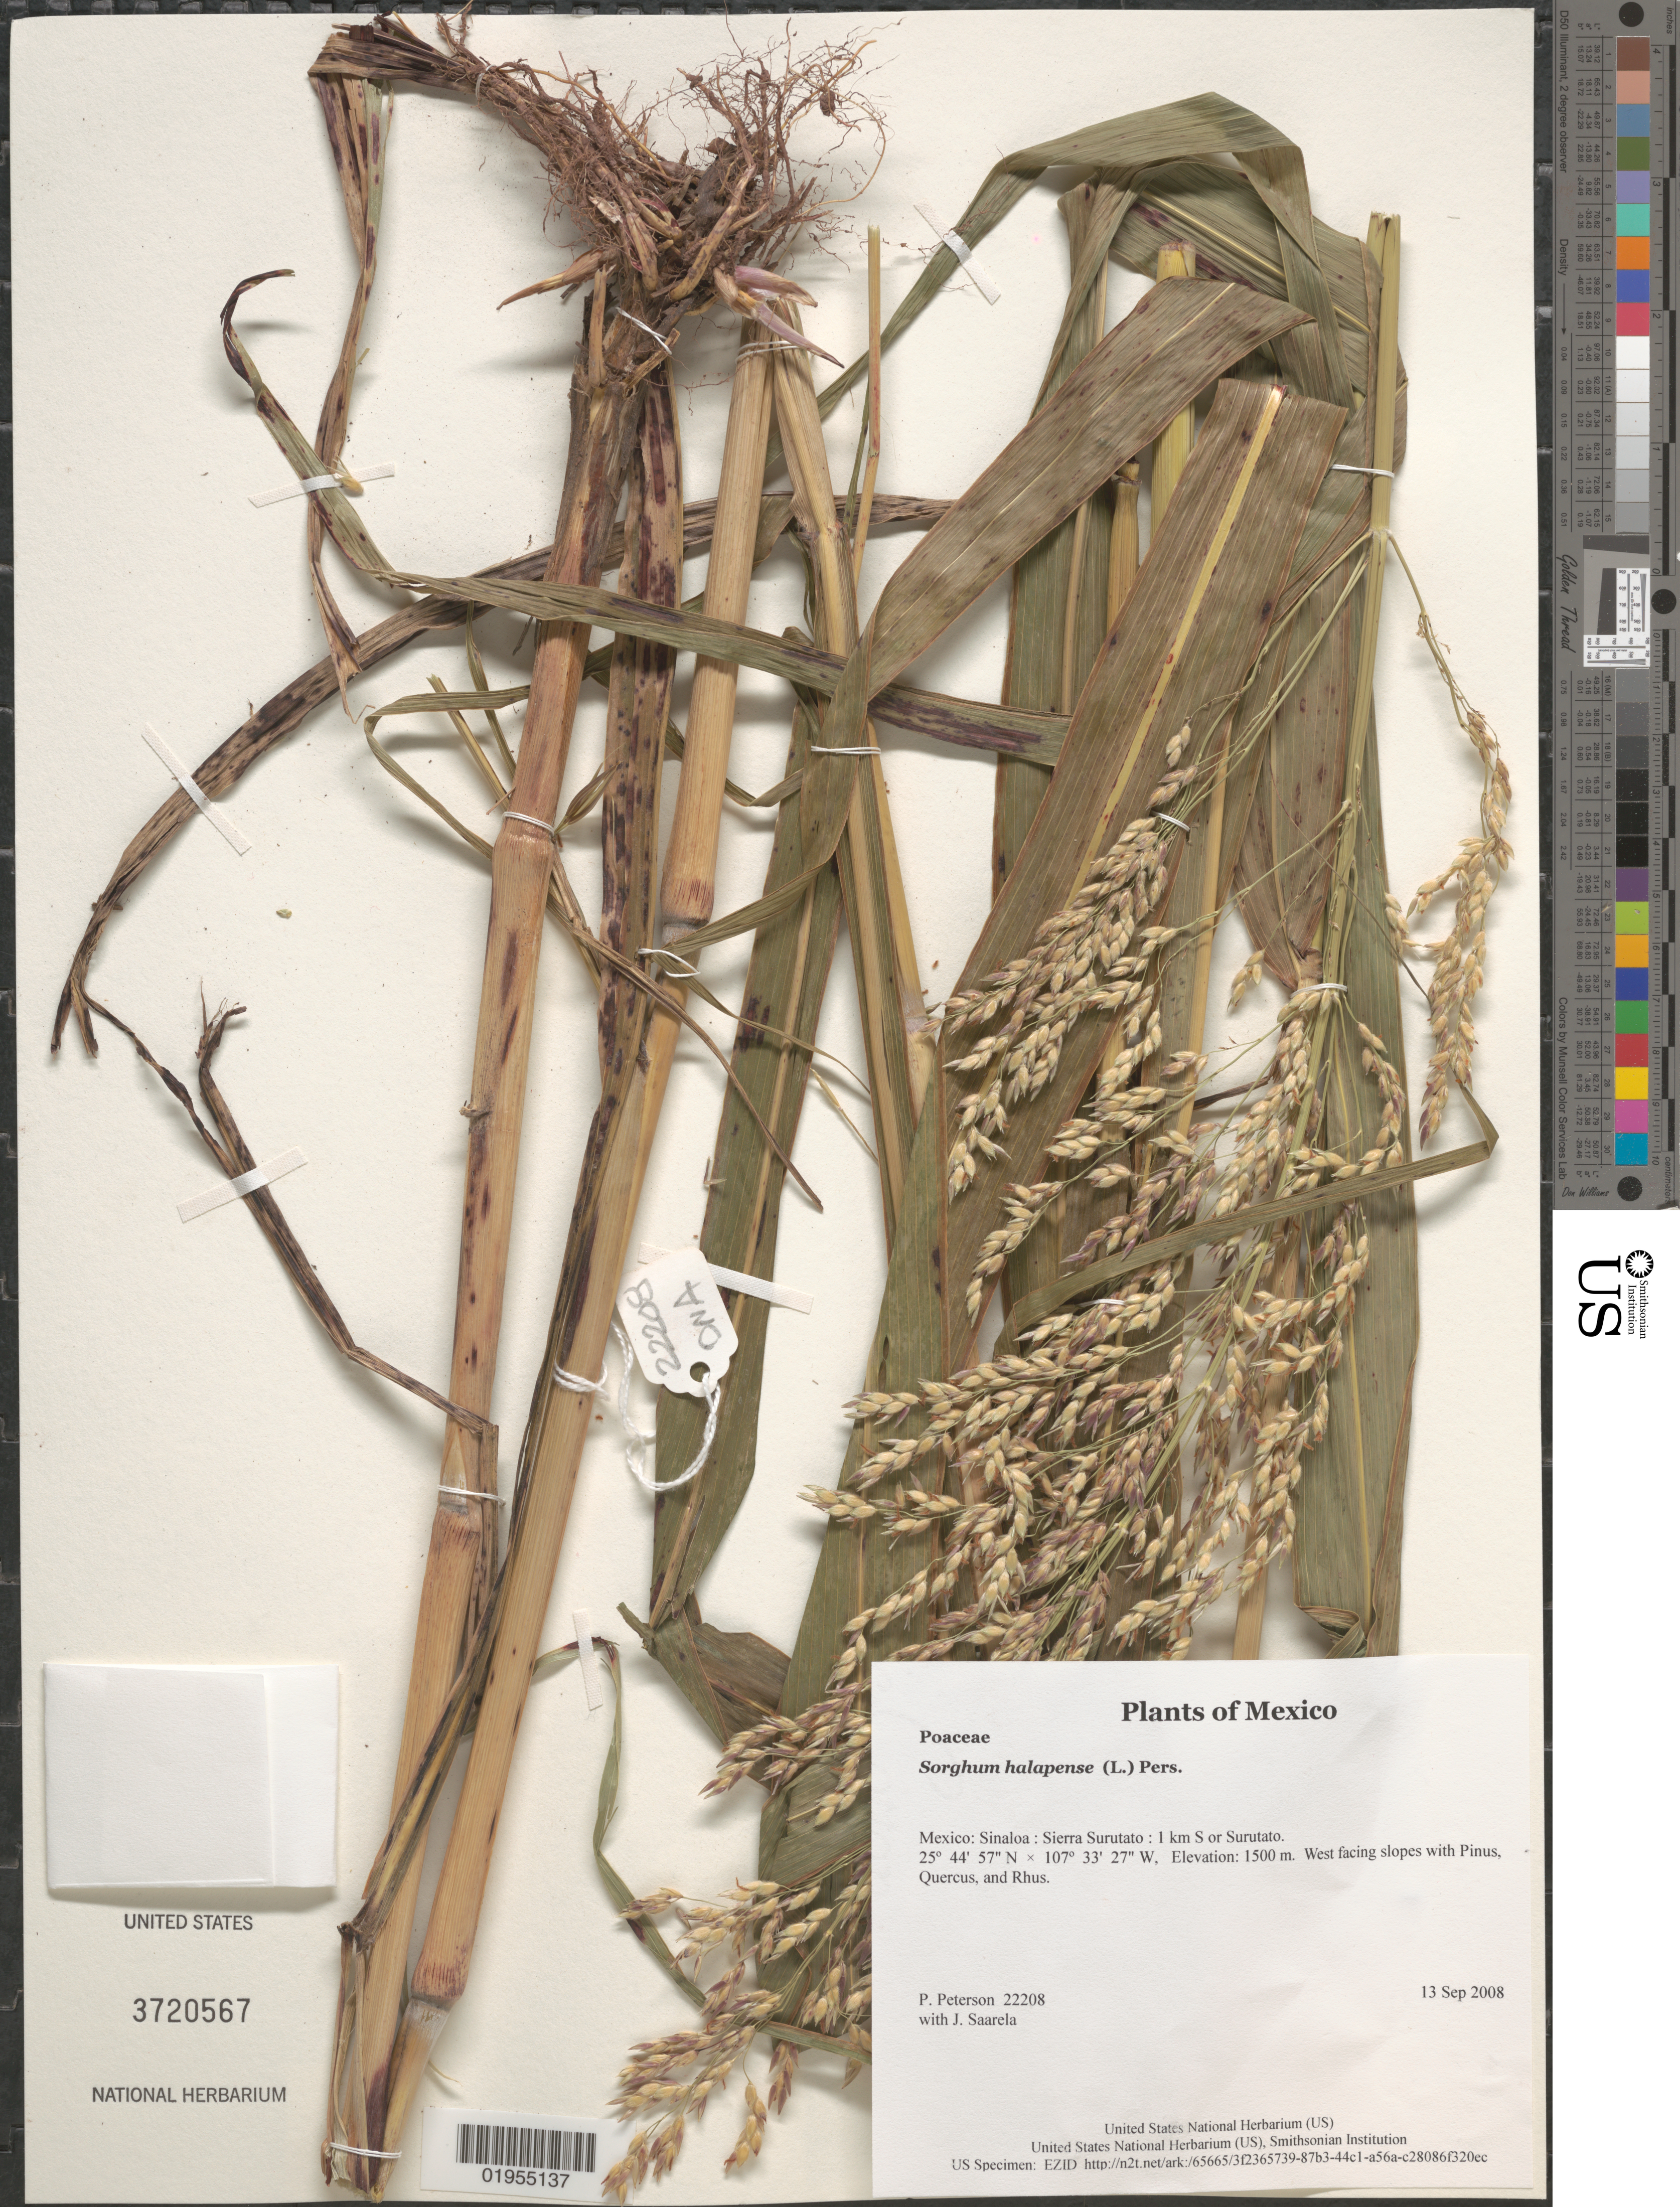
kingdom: Plantae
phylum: Tracheophyta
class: Liliopsida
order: Poales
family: Poaceae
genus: Sorghum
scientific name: Sorghum halepense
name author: (L.) Pers.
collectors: P. M. Peterson & J. Saarela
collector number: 22208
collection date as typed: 13 Sep 2008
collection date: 2008-09-13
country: Mexico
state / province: Sinaloa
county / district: Sierra Surutato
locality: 1 km S or Surutato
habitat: West facing slopes with Pinus, Quercus, and Rhus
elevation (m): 1500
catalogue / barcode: US 3720567